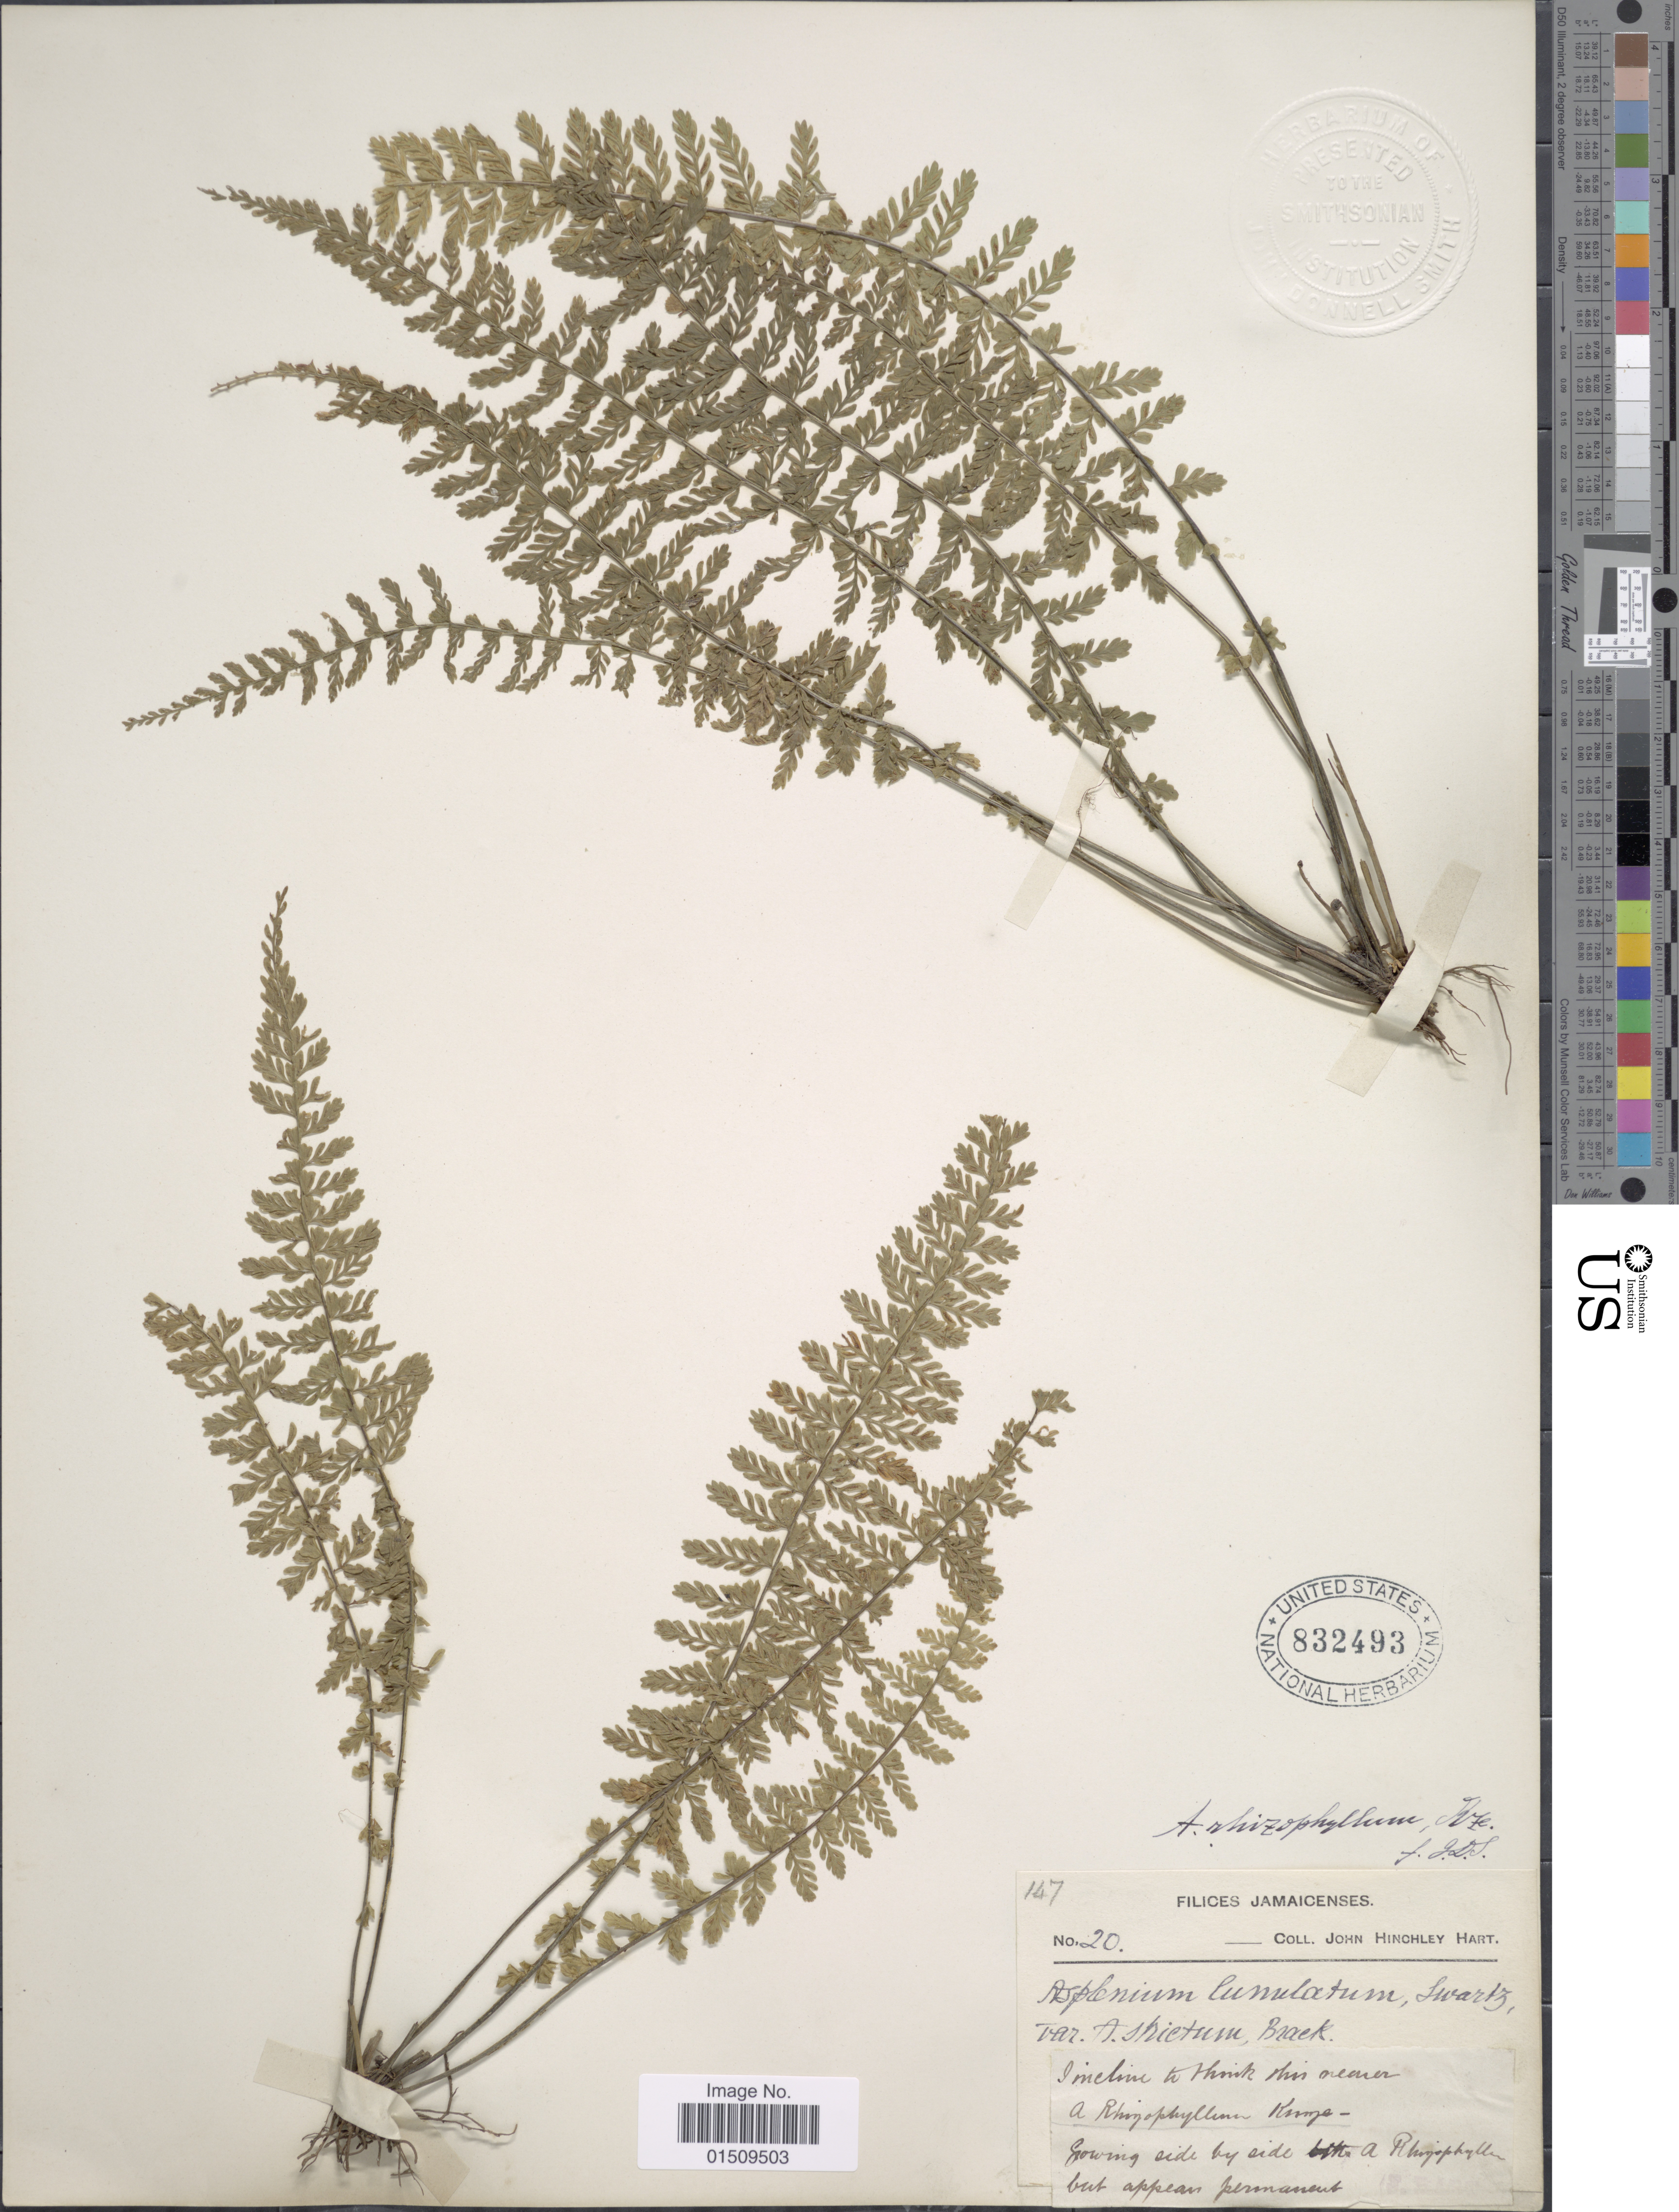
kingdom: Plantae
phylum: Tracheophyta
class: Polypodiopsida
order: Polypodiales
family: Aspleniaceae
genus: Asplenium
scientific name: Asplenium sciadophilum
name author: Proctor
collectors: J. H. Hart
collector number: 20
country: Jamaica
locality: Jamaicenses.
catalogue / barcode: US 832493